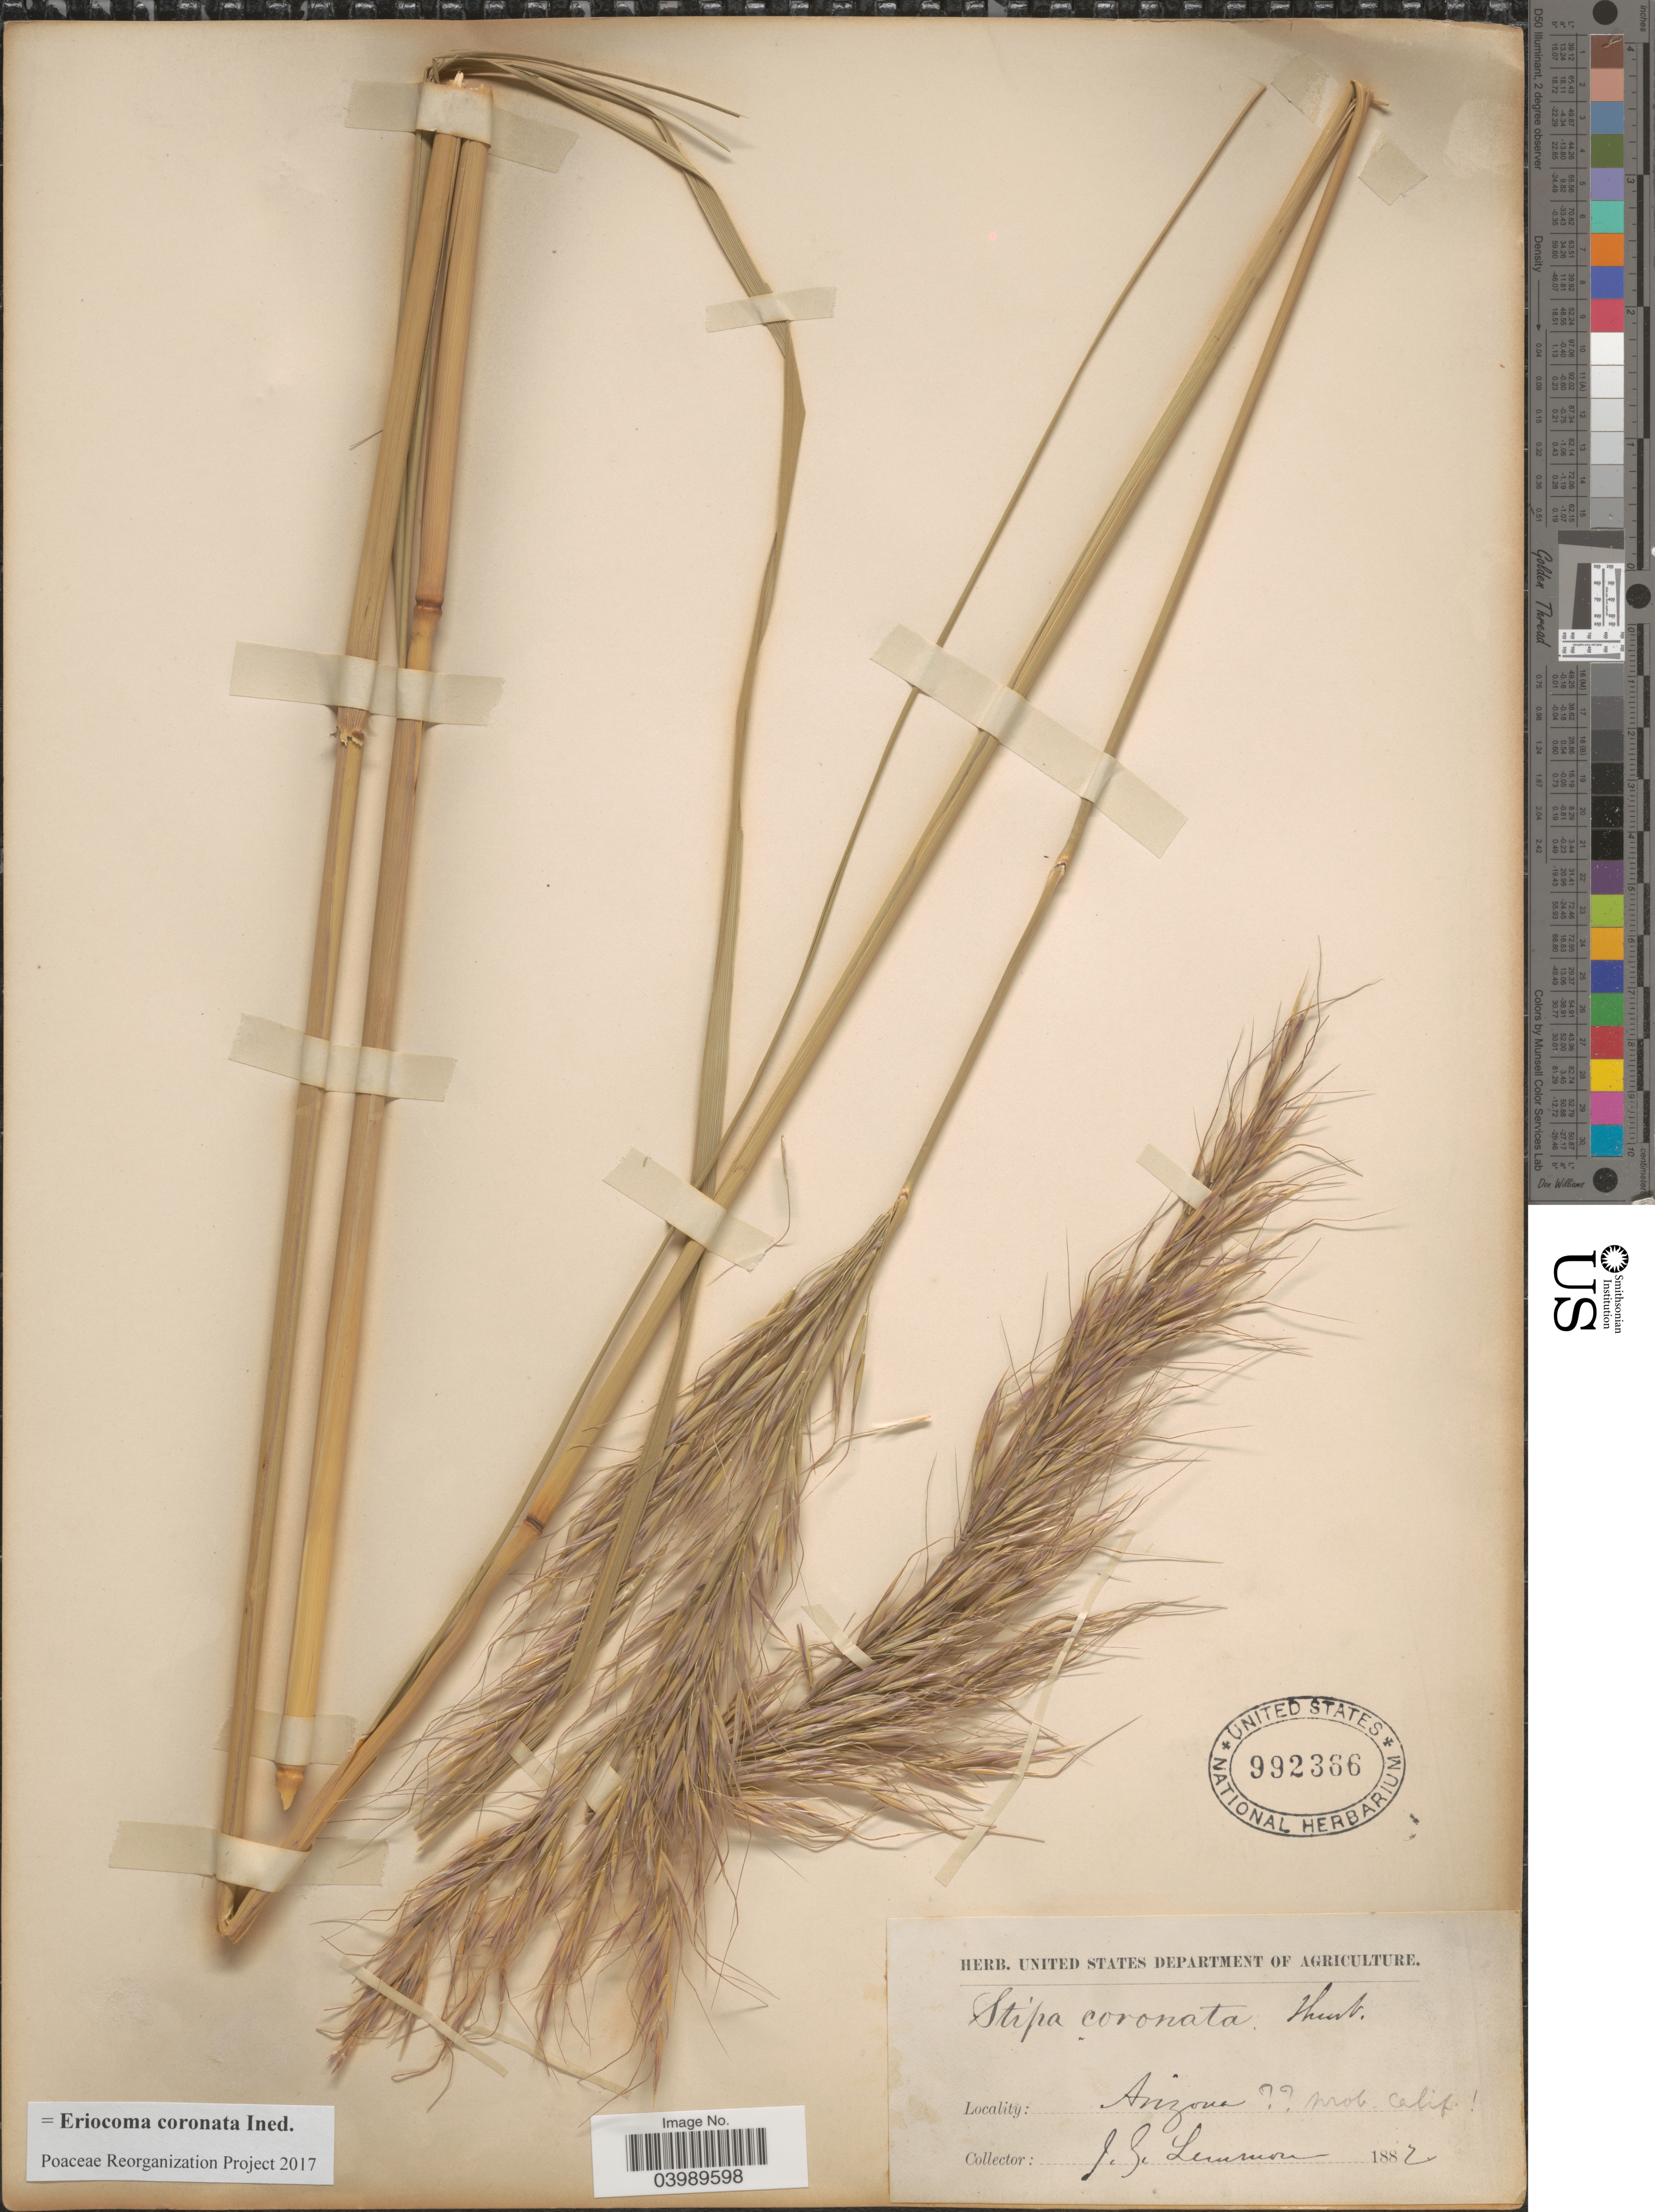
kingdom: Plantae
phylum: Tracheophyta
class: Liliopsida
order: Poales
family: Poaceae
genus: Eriocoma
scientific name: Eriocoma coronata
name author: (Thurb.) Romasch.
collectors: J. Lemmon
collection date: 1882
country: United States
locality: Arizona, prob. Calif.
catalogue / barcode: US 992366